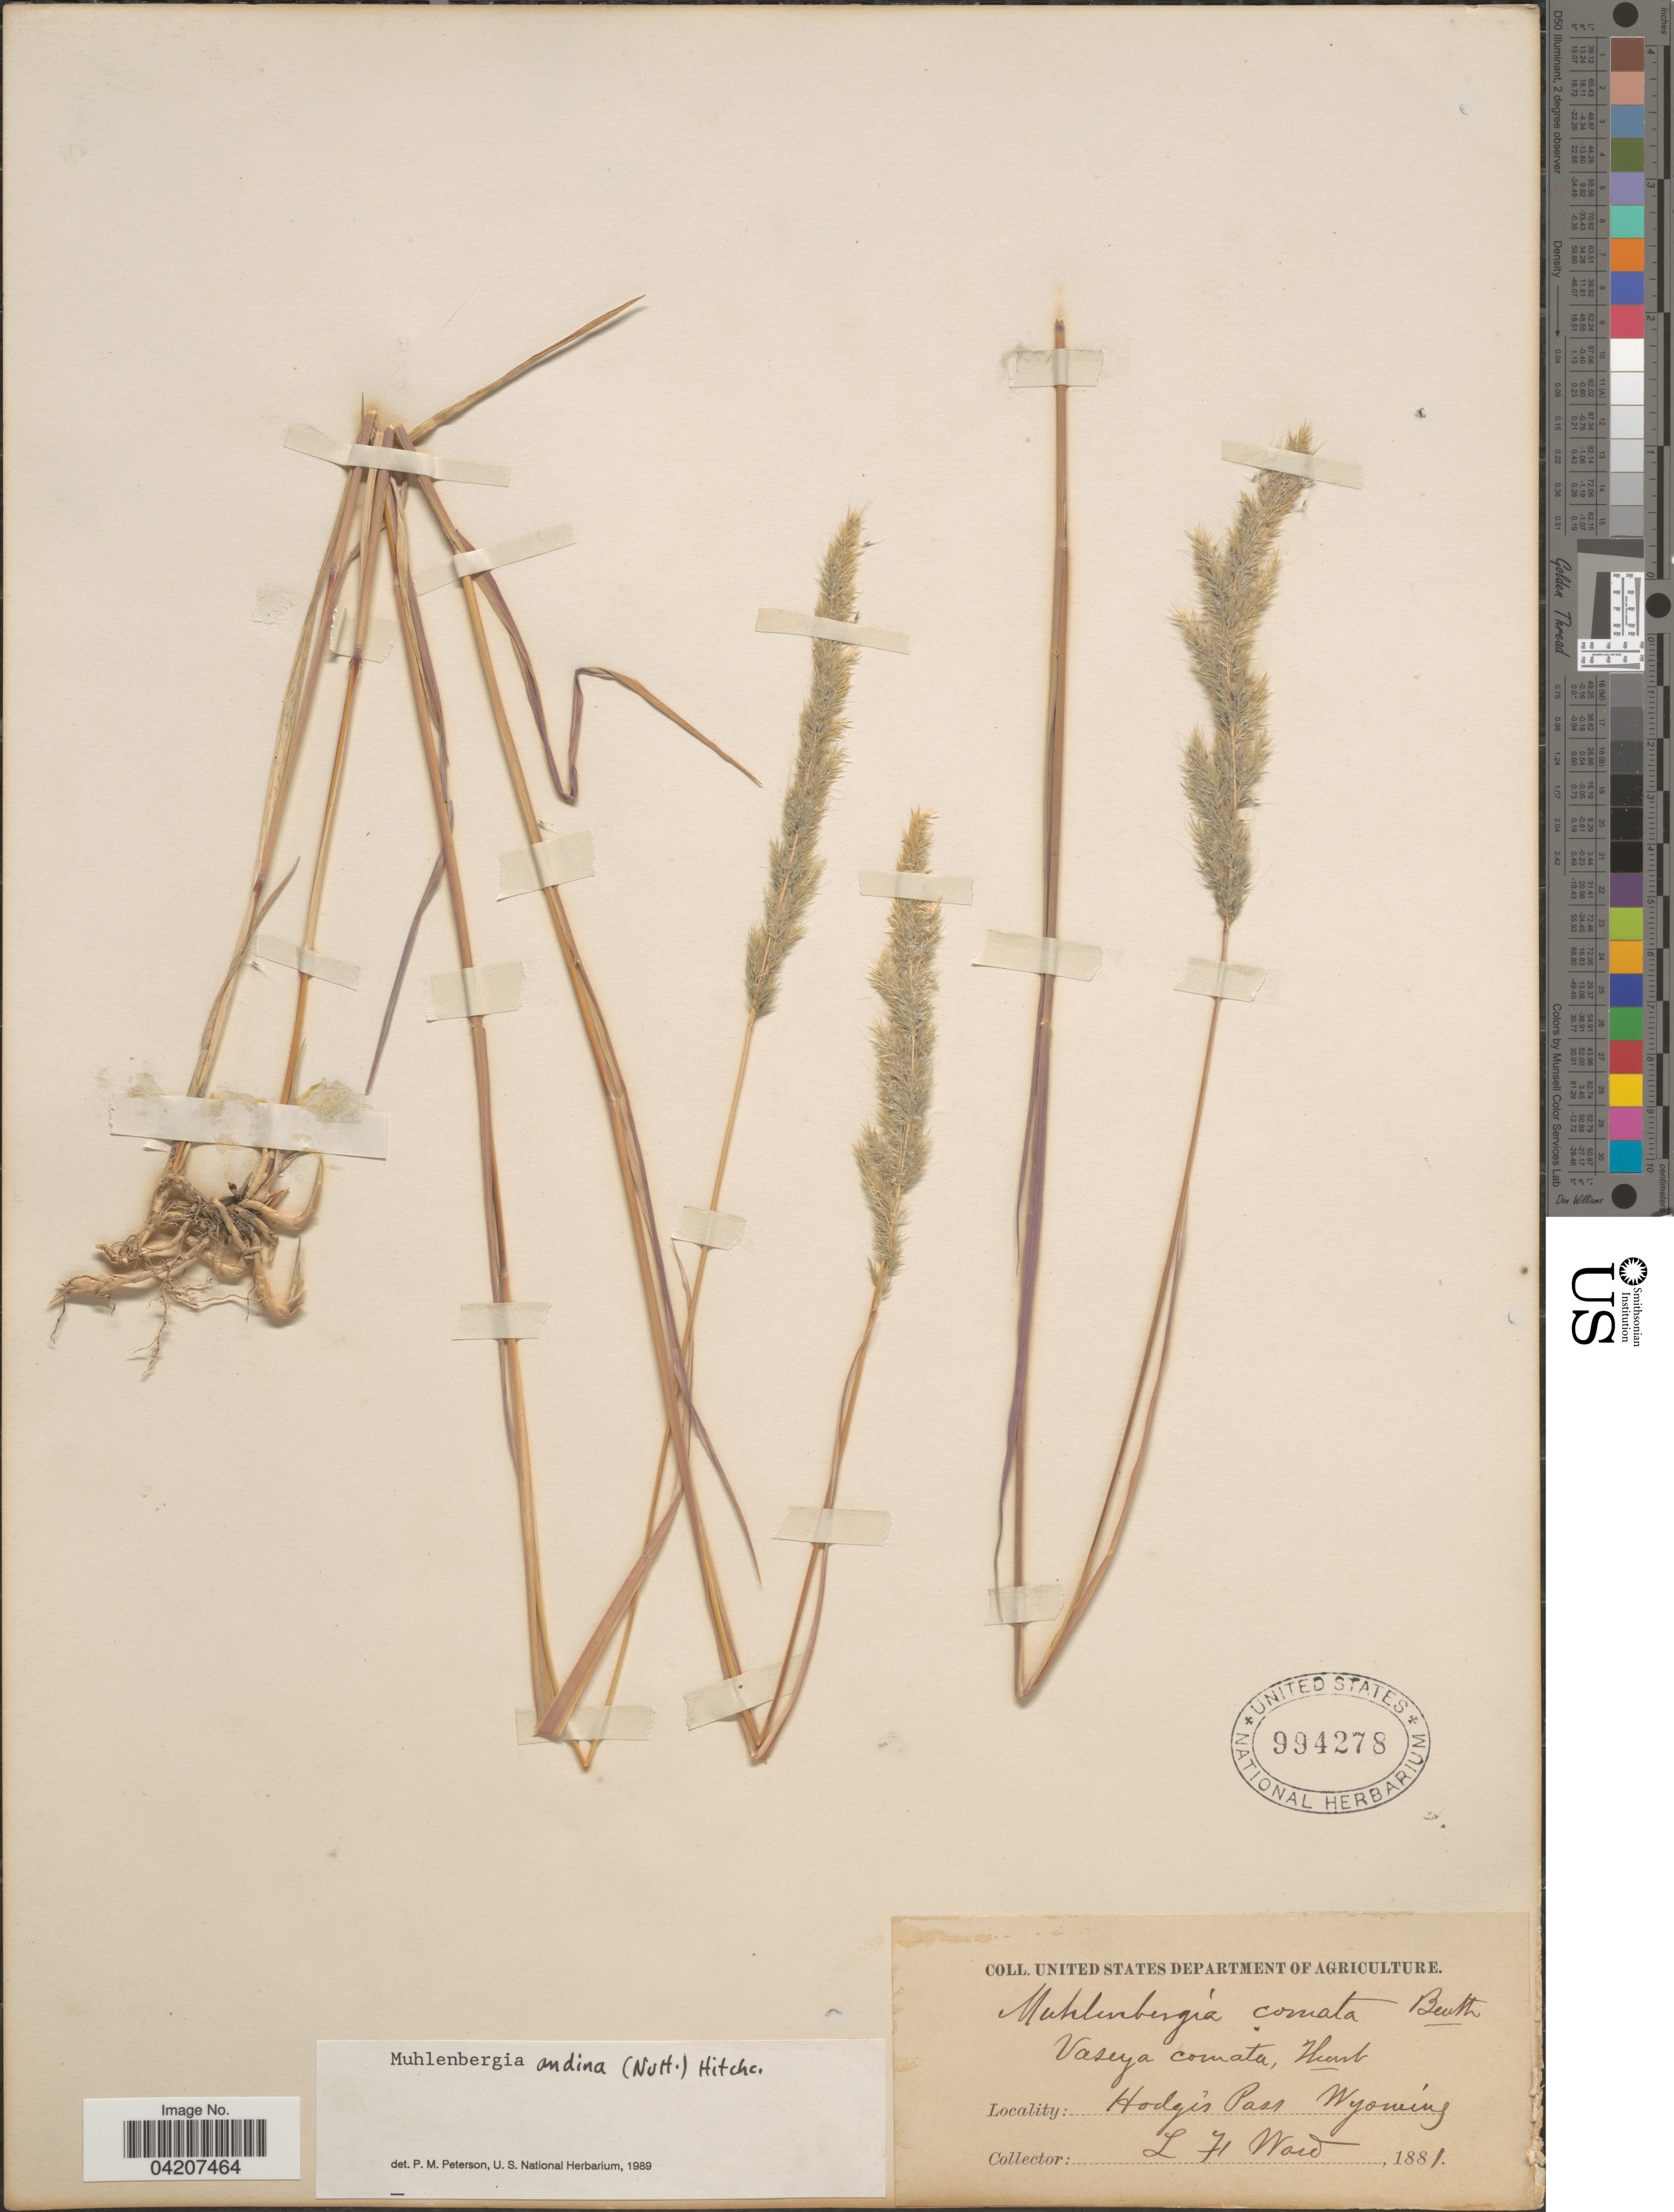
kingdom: Plantae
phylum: Tracheophyta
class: Liliopsida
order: Poales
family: Poaceae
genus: Muhlenbergia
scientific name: Muhlenbergia andina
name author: (Nutt.) Hitchc.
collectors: L. Ward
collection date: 1881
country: United States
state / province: Wyoming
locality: Hodge's Pass.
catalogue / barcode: US 994278